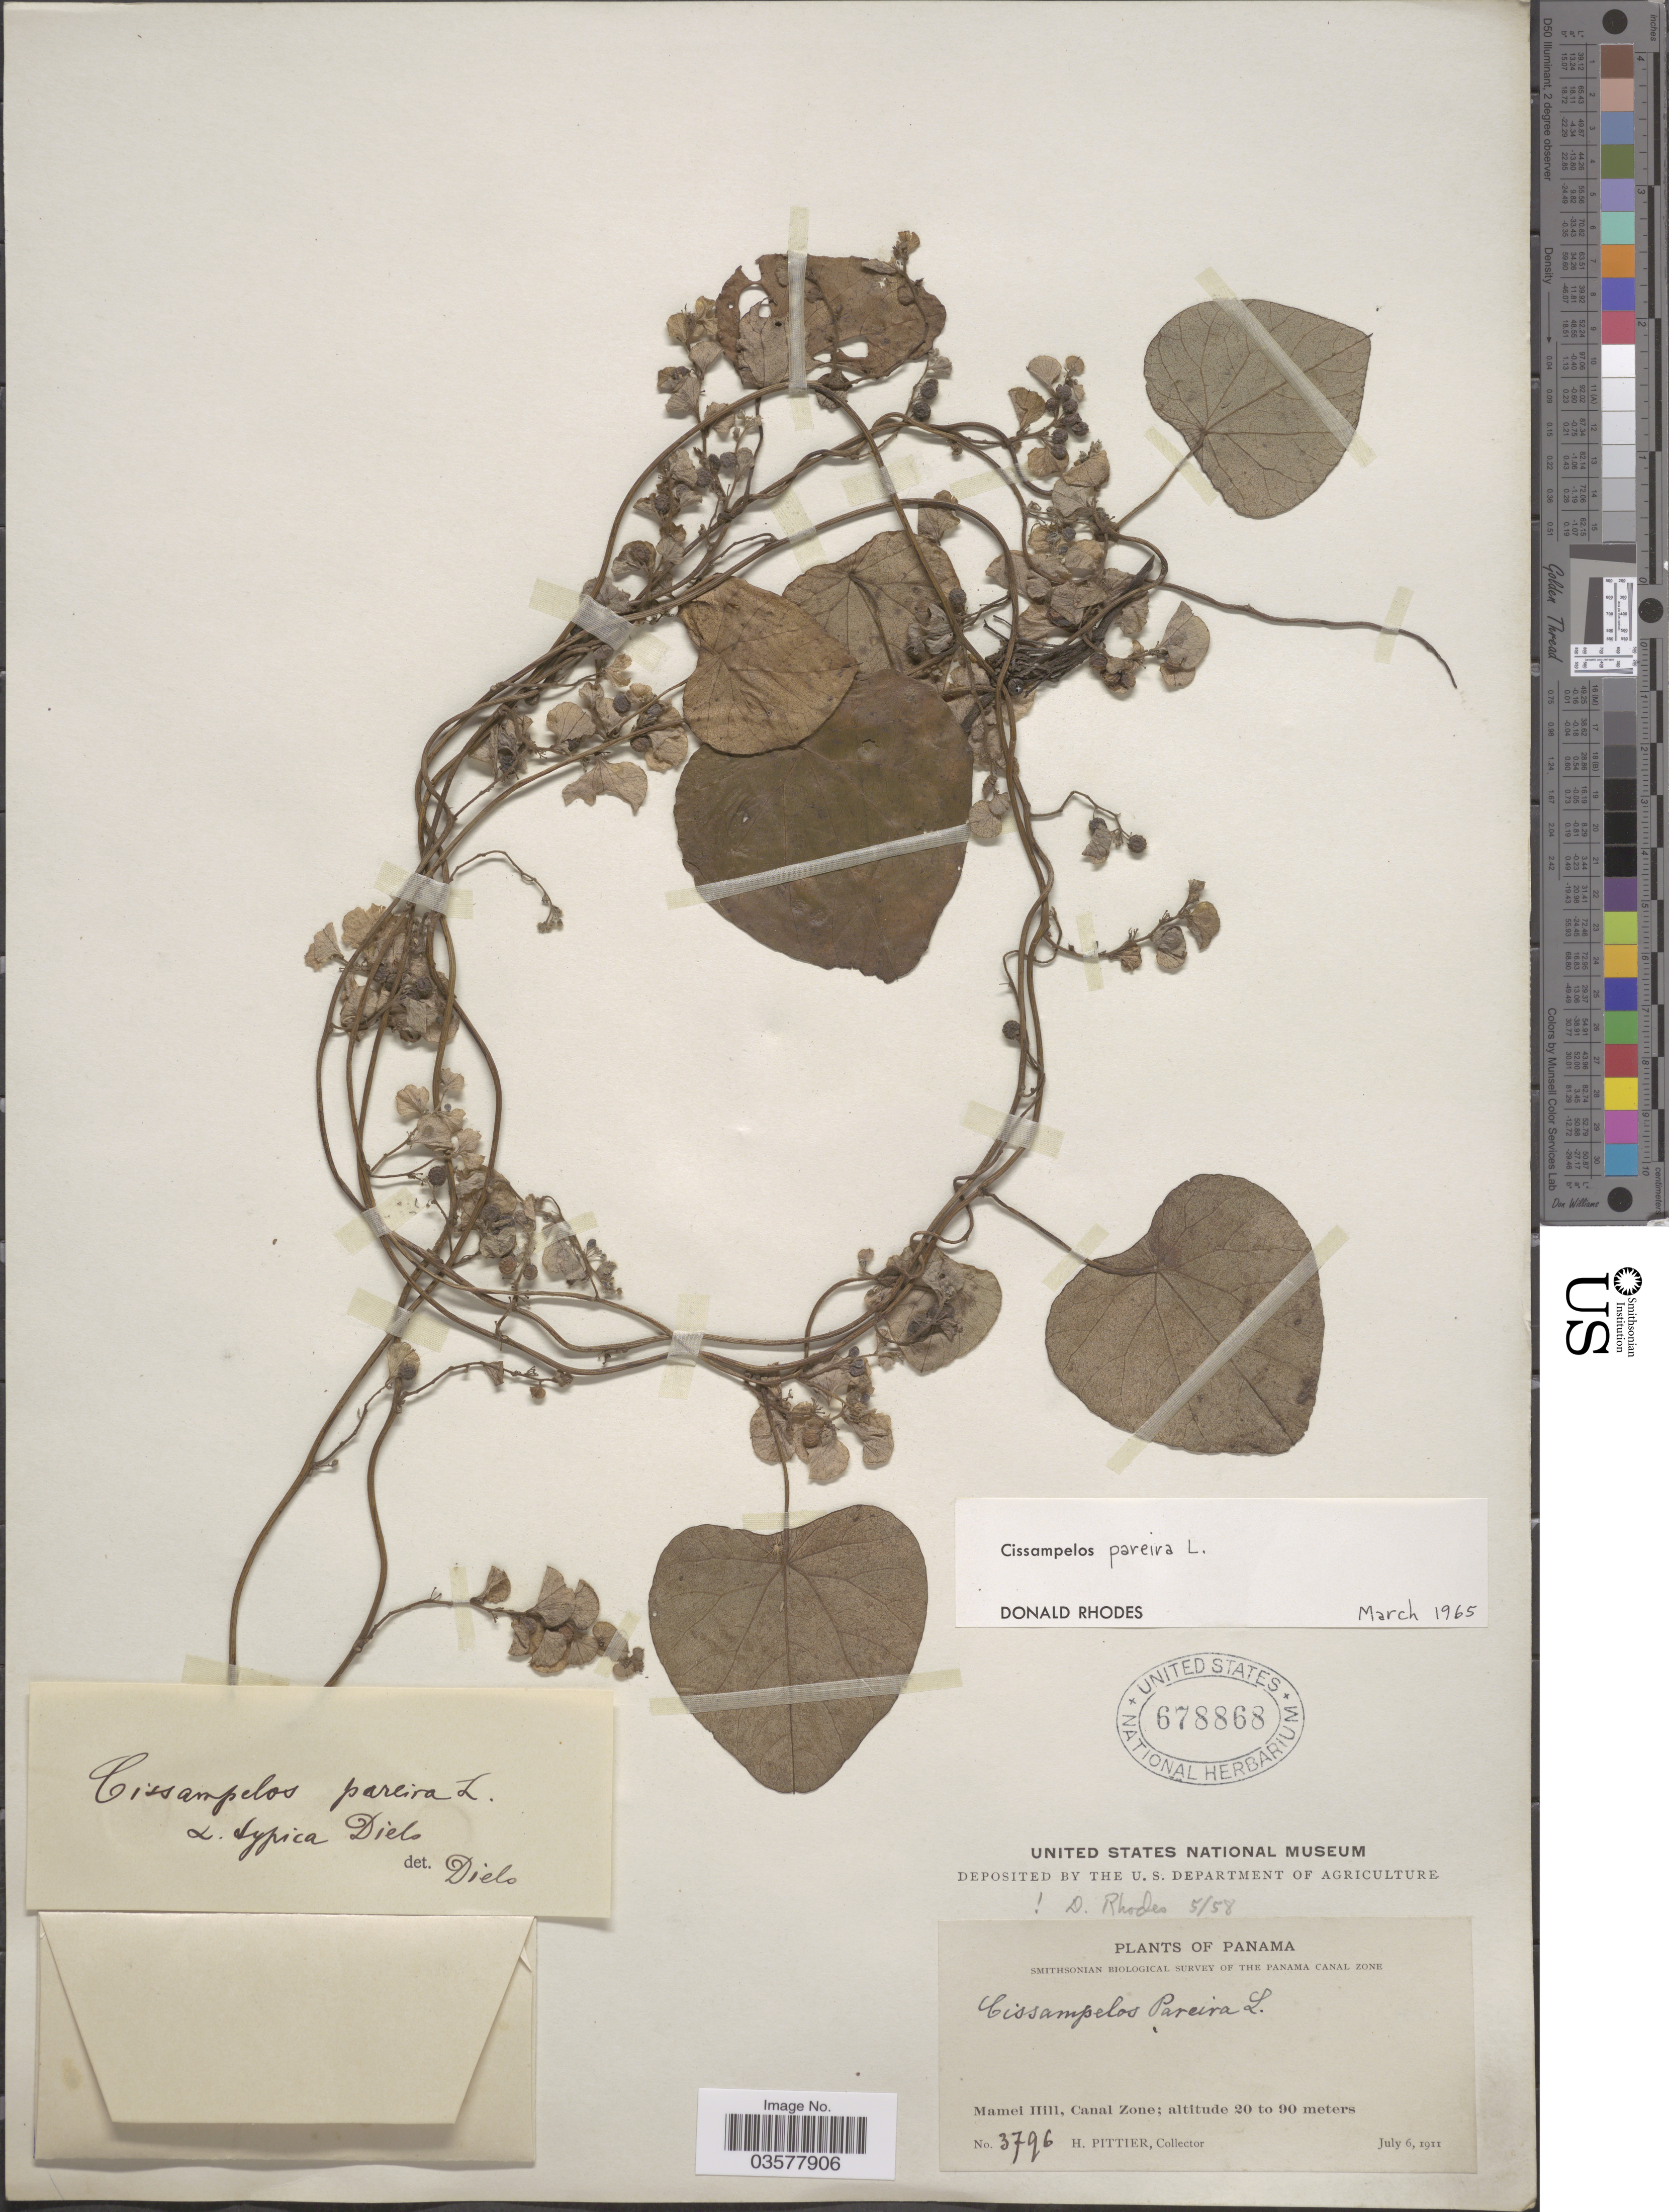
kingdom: Plantae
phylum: Tracheophyta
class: Magnoliopsida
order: Ranunculales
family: Menispermaceae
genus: Cissampelos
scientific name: Cissampelos pareira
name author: L.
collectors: H. F. Pittier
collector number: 3796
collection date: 1911-07-06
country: Panama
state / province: Colón / Panamá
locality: Mamei Hill, Canal Zone.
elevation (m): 20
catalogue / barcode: US 678868